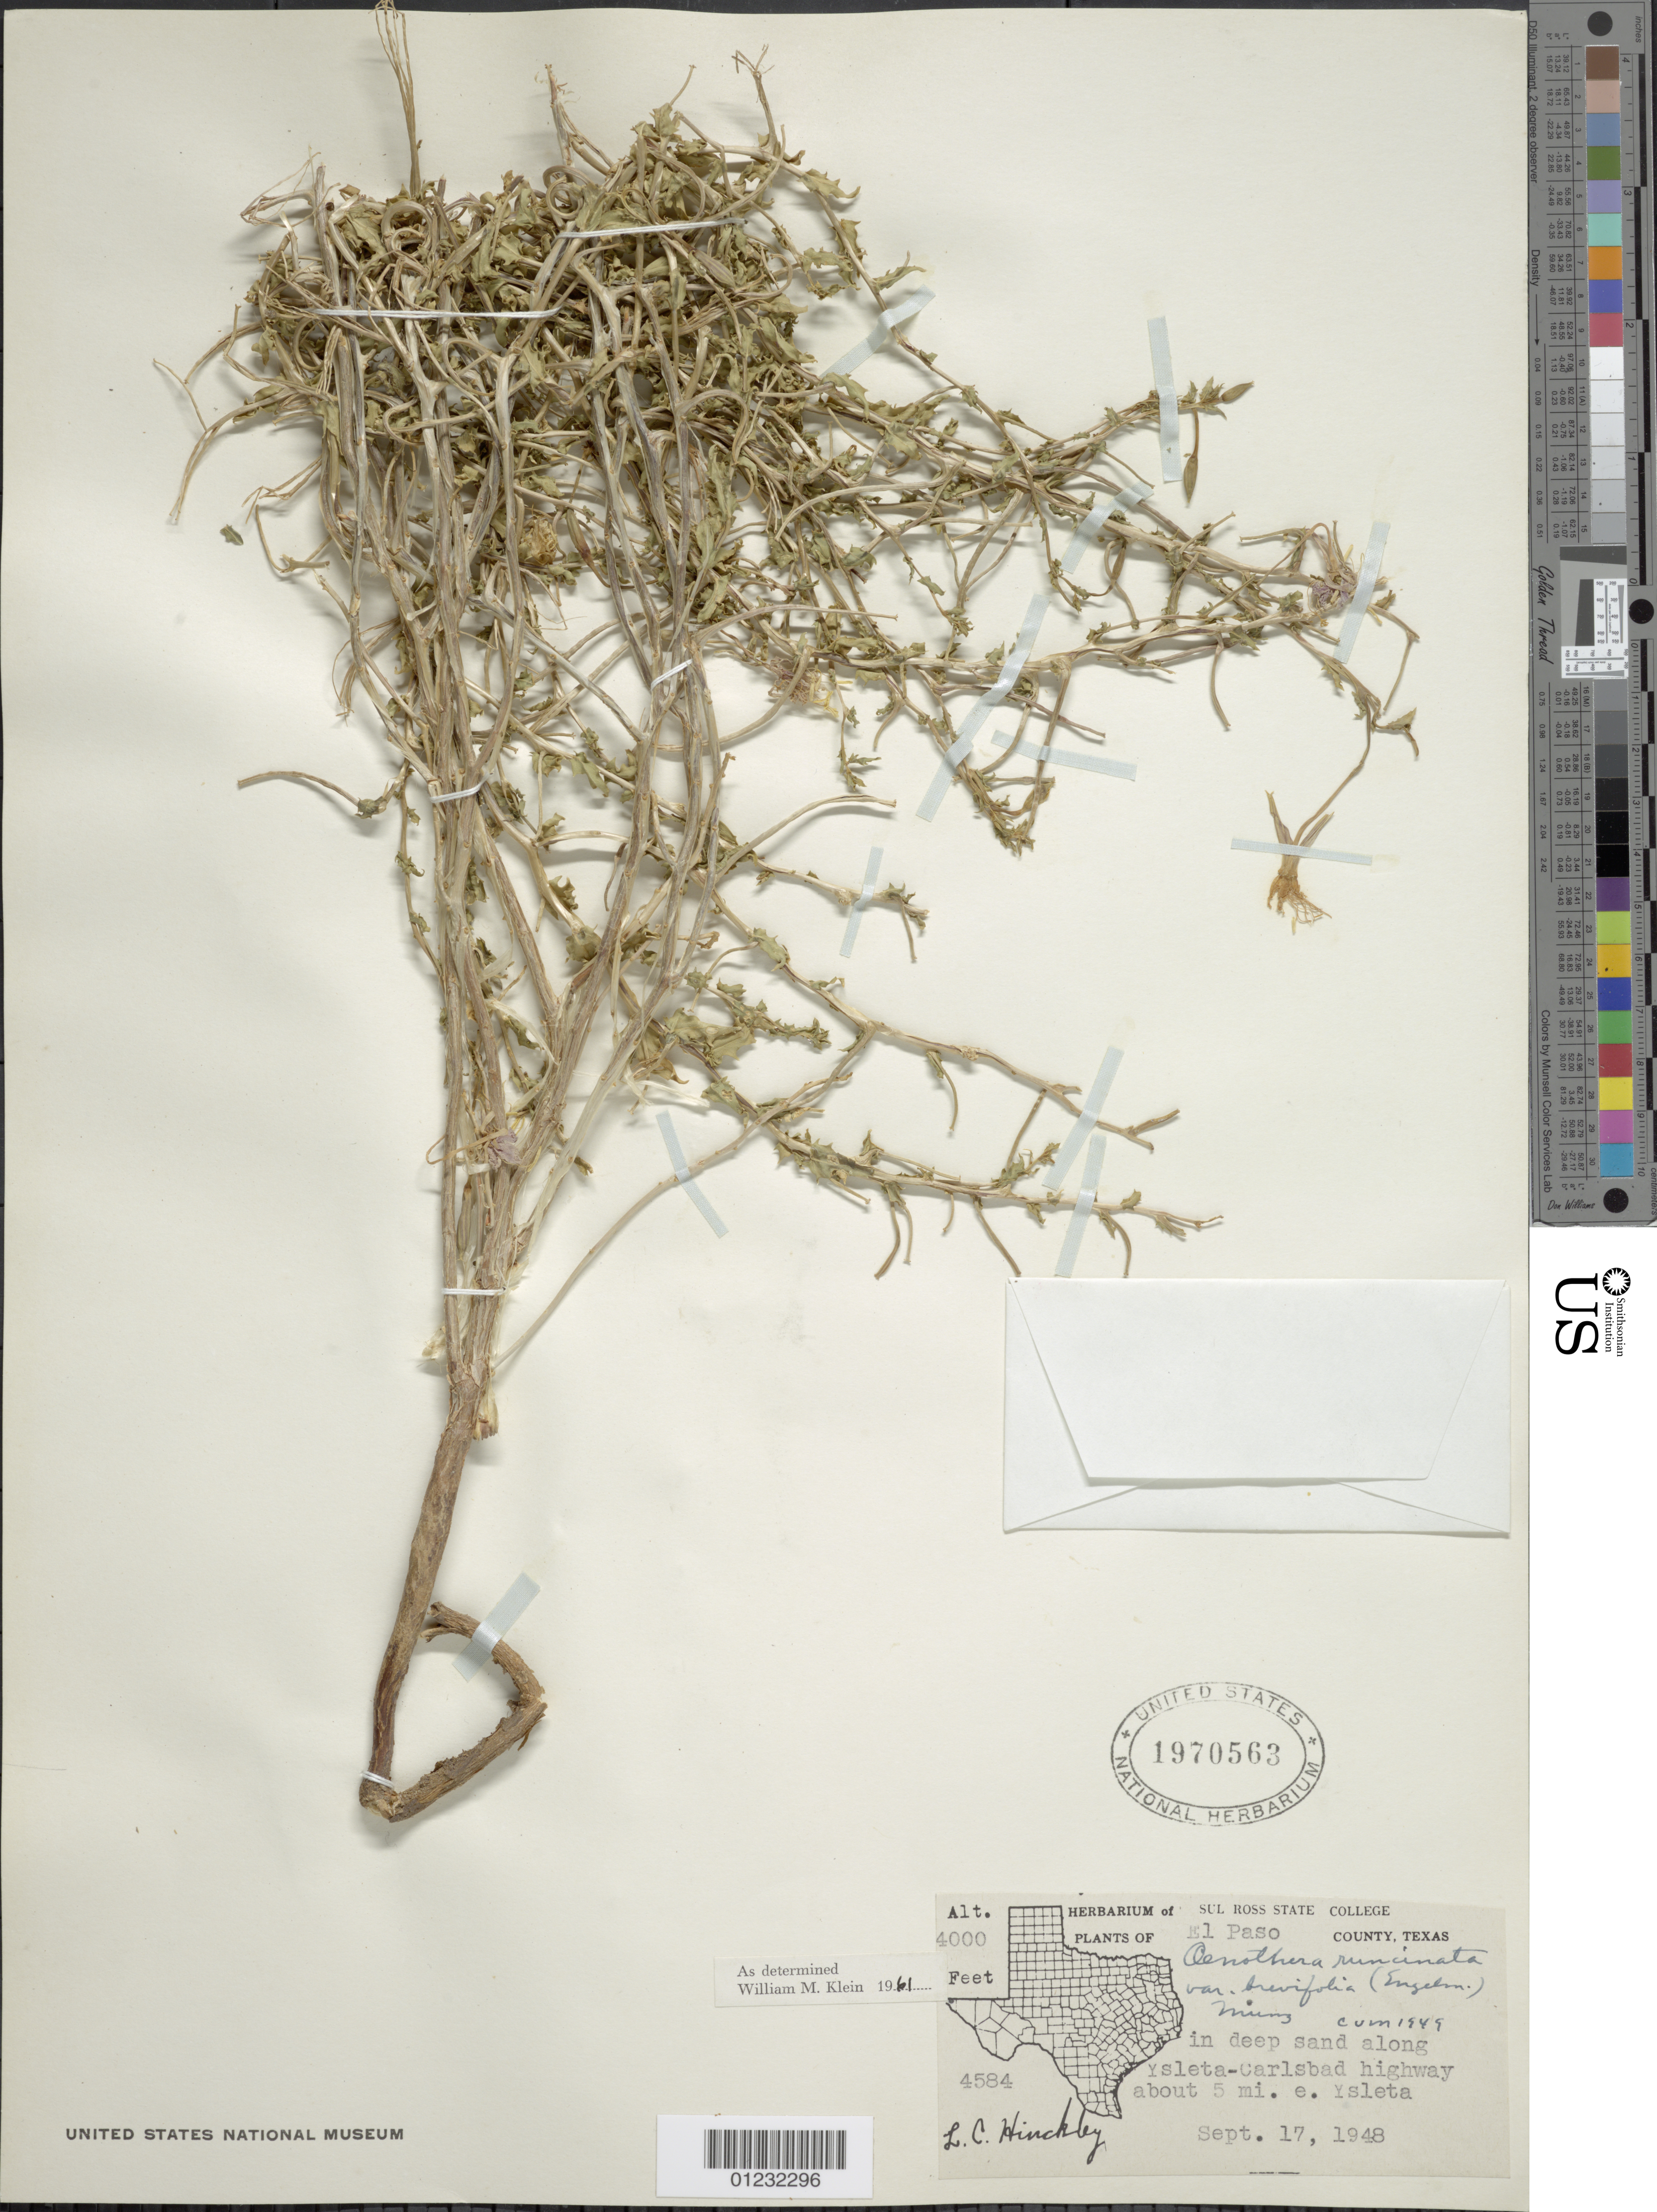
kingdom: Plantae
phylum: Tracheophyta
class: Magnoliopsida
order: Myrtales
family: Onagraceae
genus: Oenothera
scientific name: Oenothera pallida subsp. runcinata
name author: (Engelm.) Munz & W.M. Klein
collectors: L. Hinckley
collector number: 4584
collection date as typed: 17 Sep 1948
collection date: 1948-09-17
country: United States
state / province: Texas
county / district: El Paso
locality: Along Ysleta-Carlsbad highway, about 5 mi. E. Ysleta.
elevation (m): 1219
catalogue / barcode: US 1970563